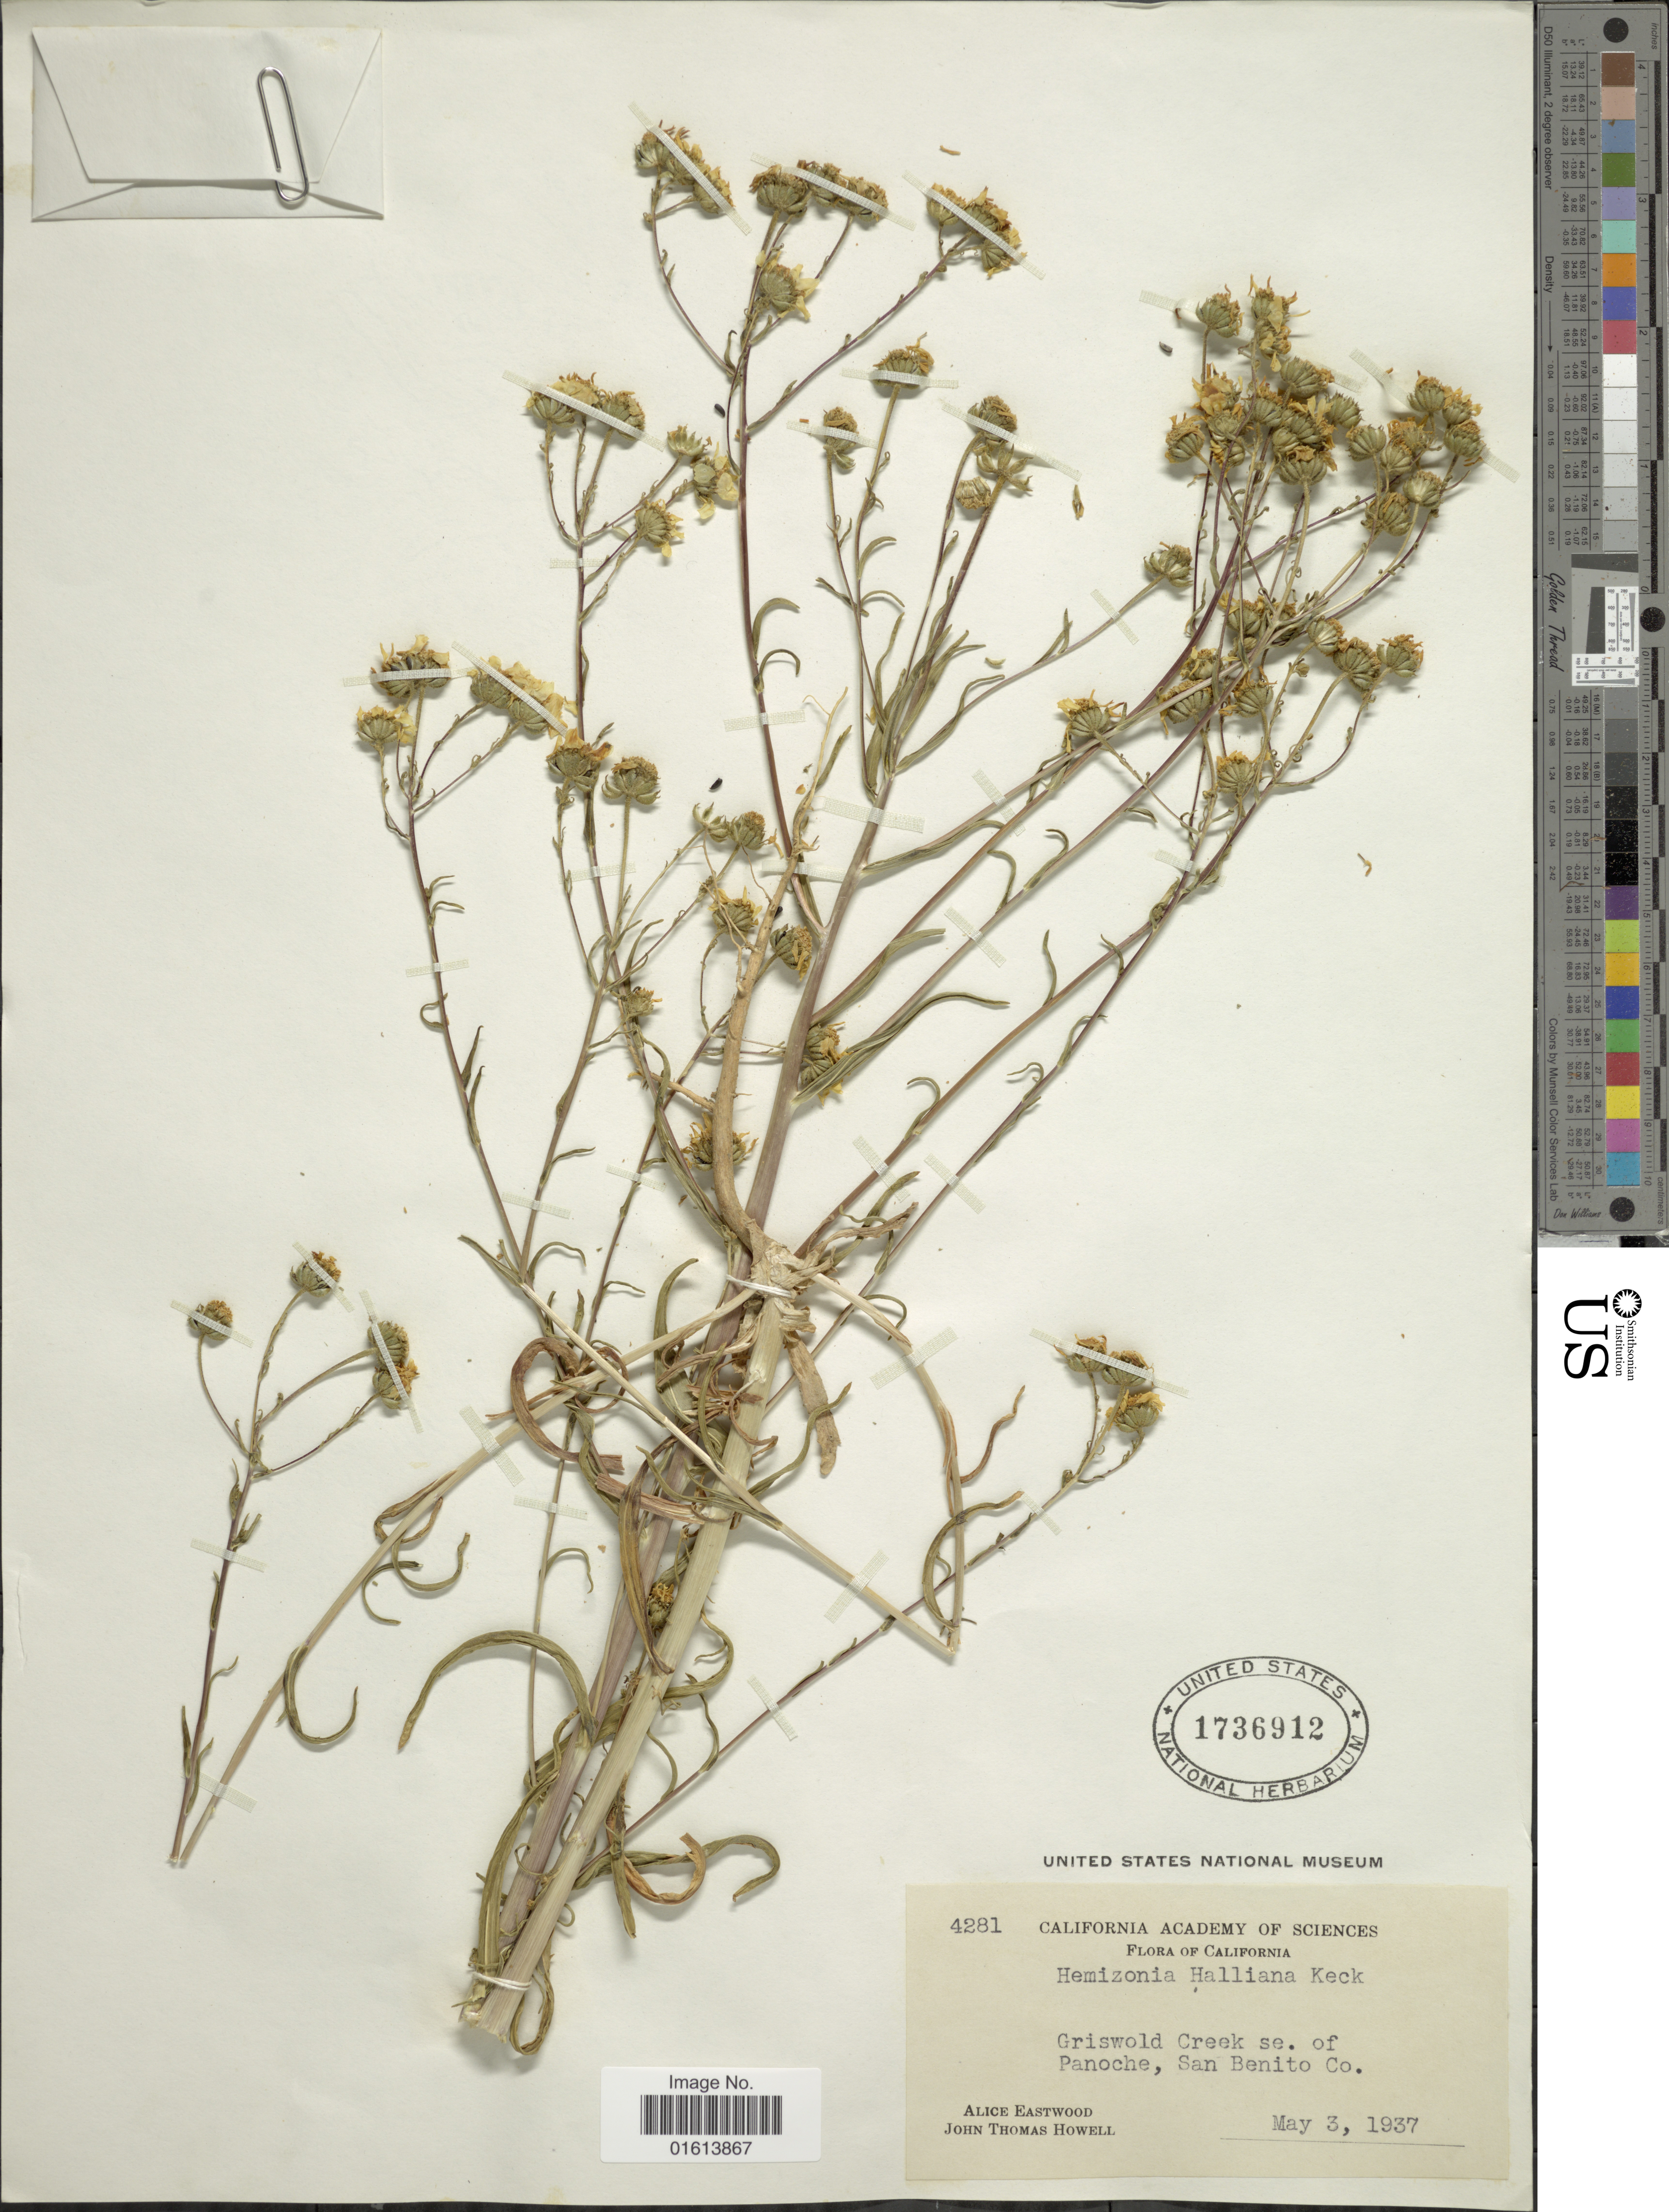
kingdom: Plantae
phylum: Tracheophyta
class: Magnoliopsida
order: Asterales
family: Asteraceae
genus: Deinandra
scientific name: Deinandra halliana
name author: (D.D. Keck) B.G. Baldwin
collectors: A. Eastwood & J. T. Howell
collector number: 4281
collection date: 1937-05-03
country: United States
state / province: California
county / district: San Benito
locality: California.. Griswold Creek se. of Panoche, San Benito Co.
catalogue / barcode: US 1736912